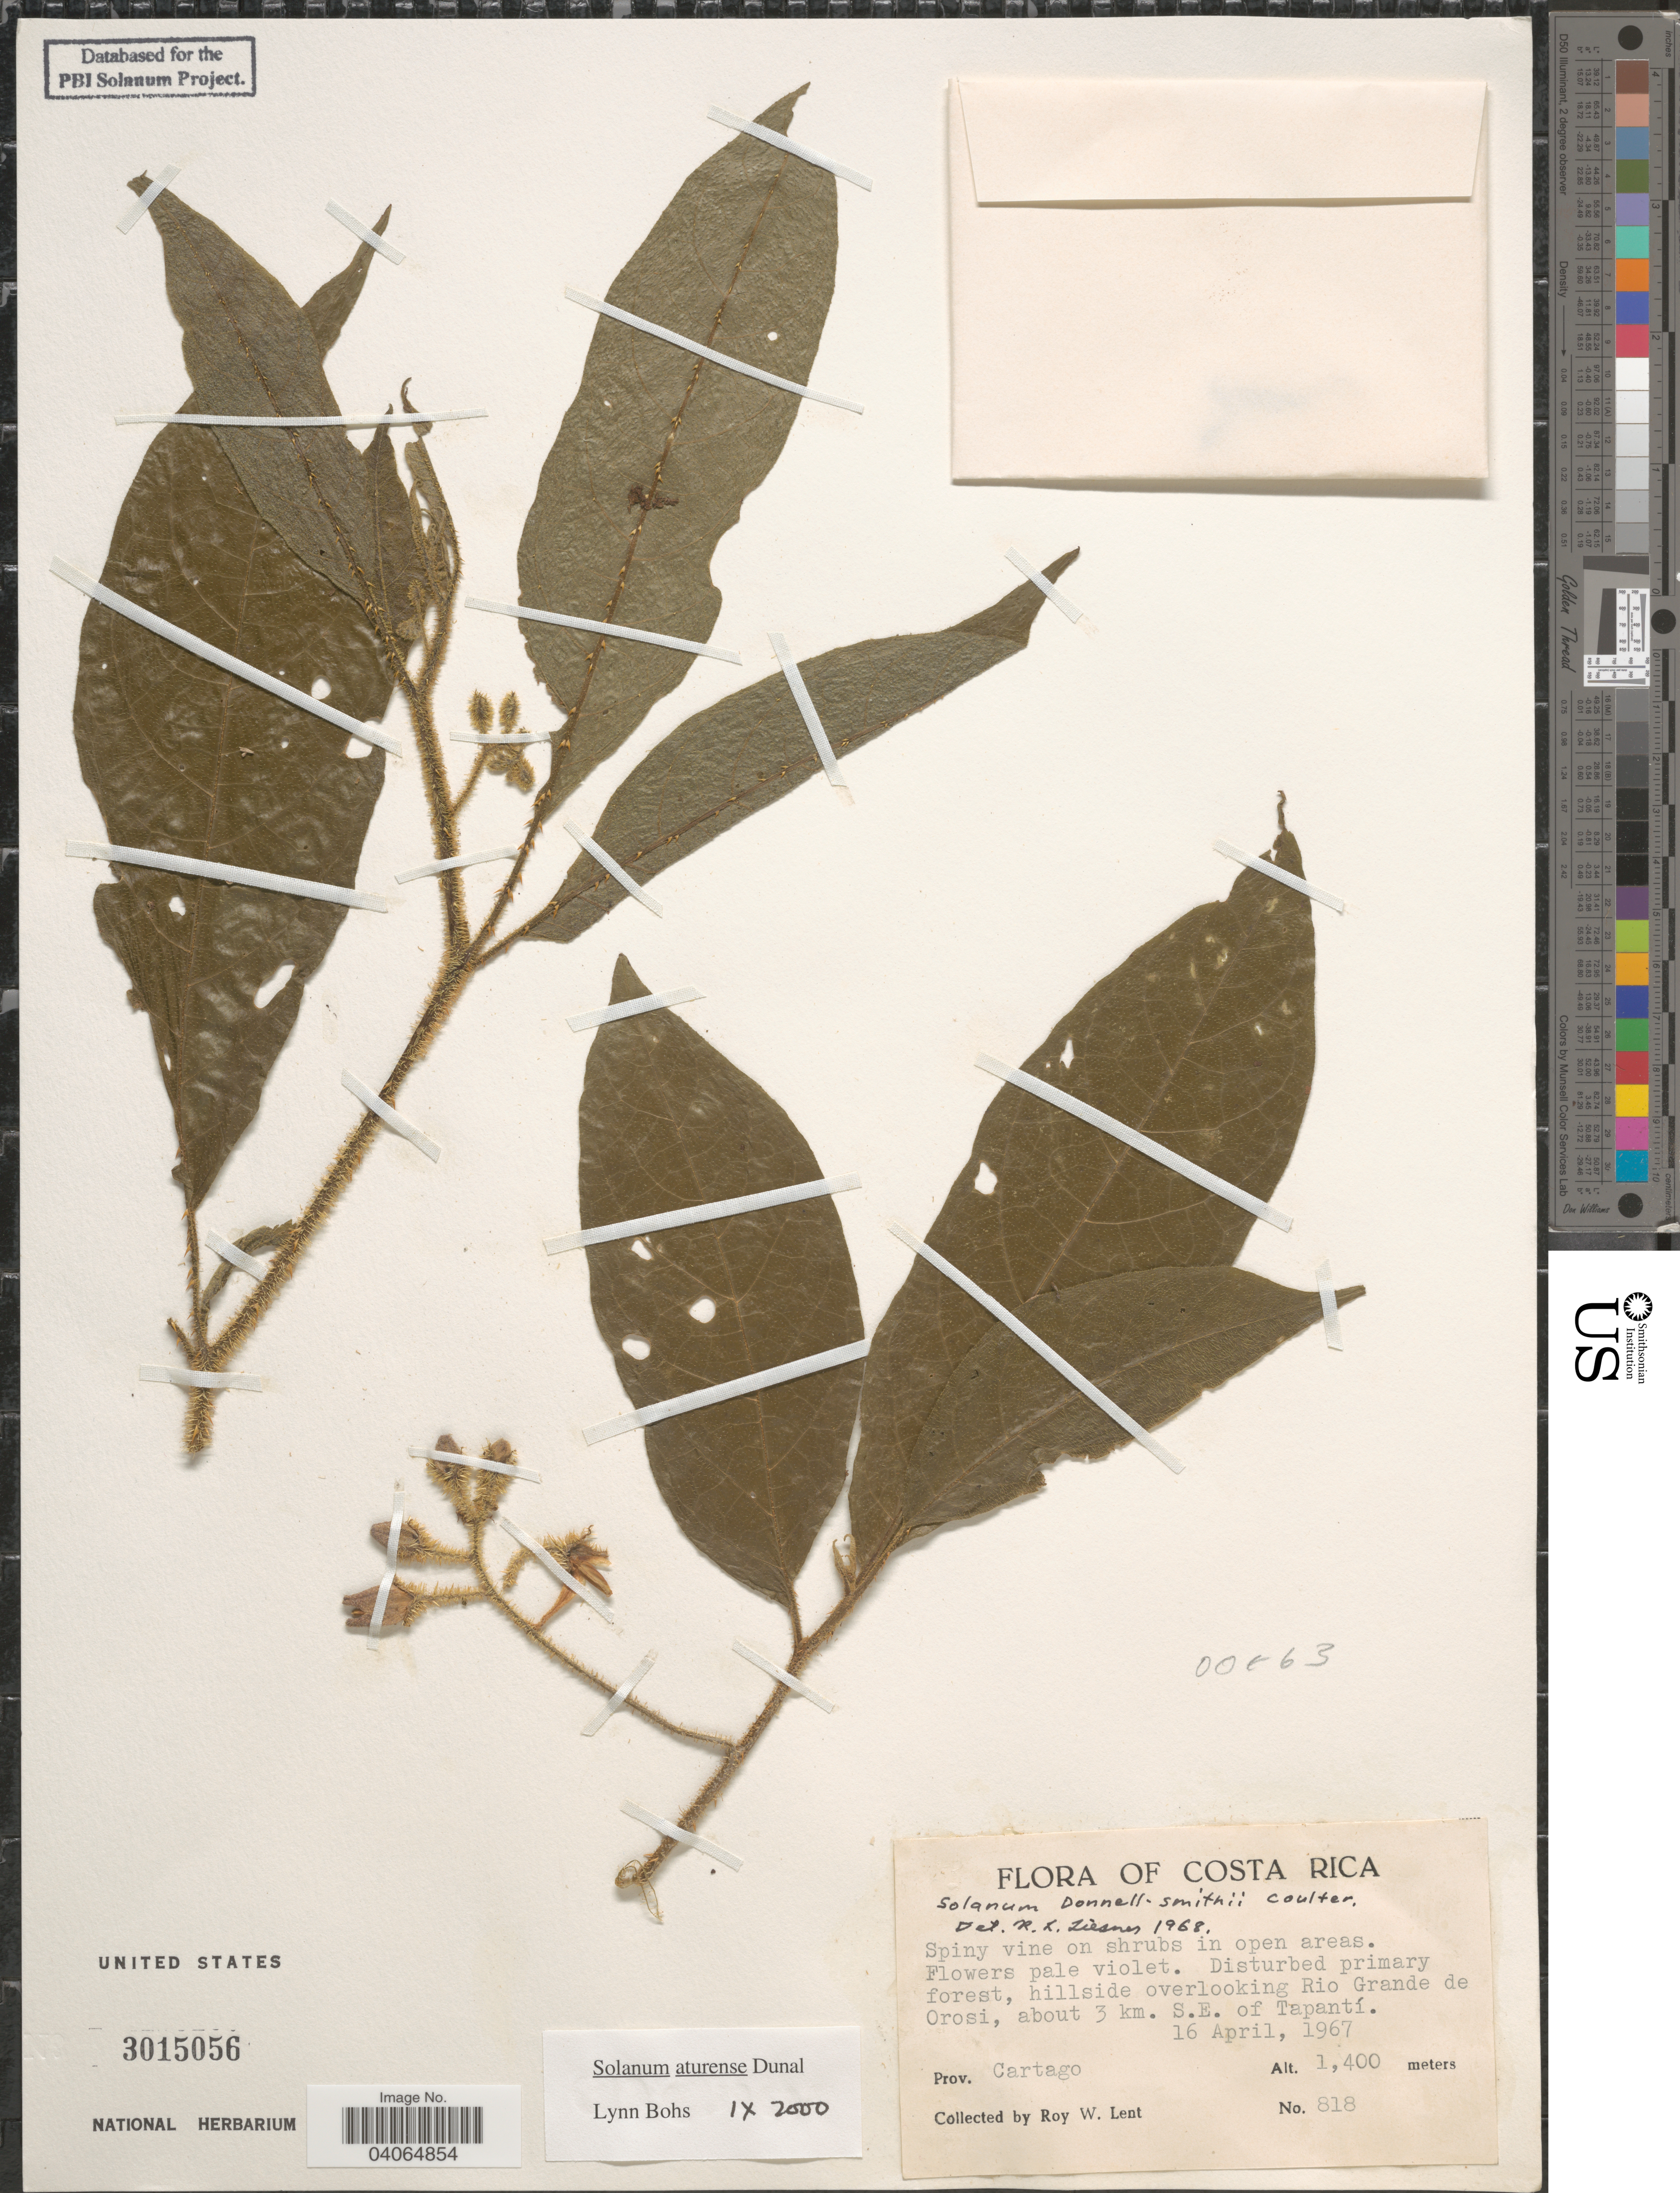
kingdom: Plantae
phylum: Tracheophyta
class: Magnoliopsida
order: Solanales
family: Solanaceae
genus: Solanum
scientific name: Solanum aturense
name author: Humb. & Bonpl. ex Dunal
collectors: R. W. Lent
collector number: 818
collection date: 1967-04-16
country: Costa Rica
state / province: Cartago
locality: Hillside overlooking Rio Grande de Orosi, about 3 km. S.E. of Tapantí.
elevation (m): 1400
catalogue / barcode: US 3015056